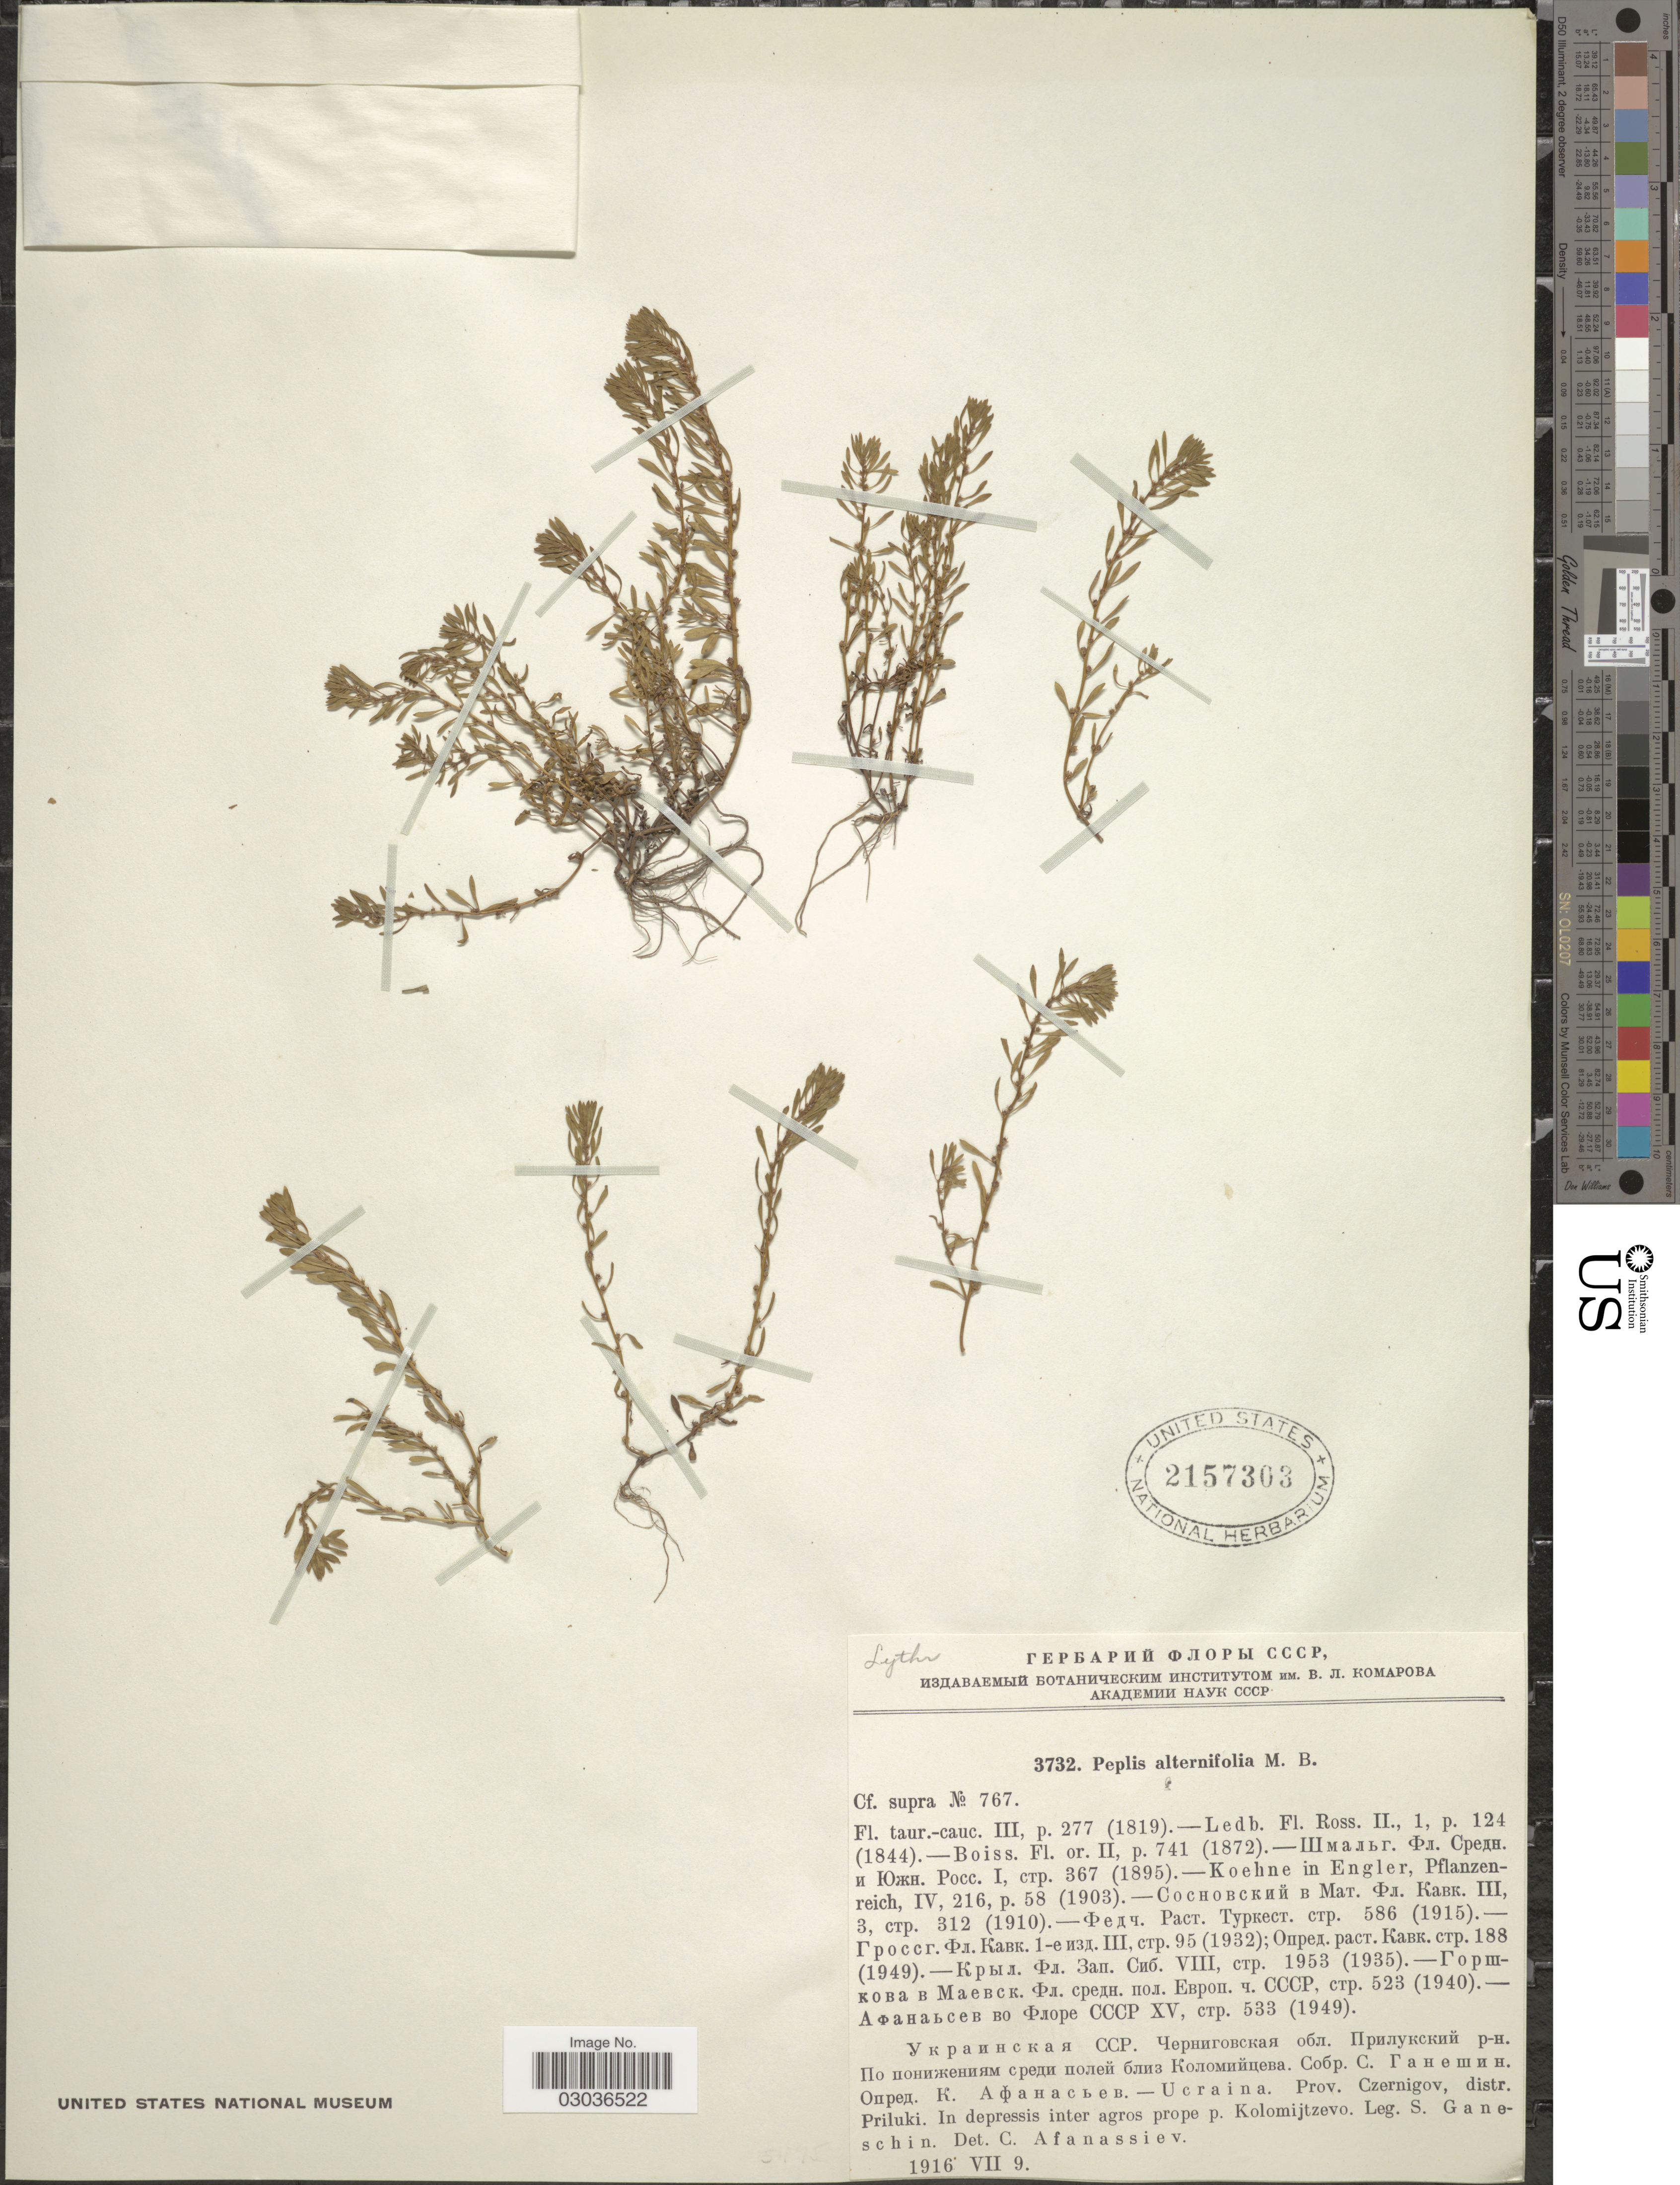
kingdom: Plantae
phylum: Tracheophyta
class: Magnoliopsida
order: Myrtales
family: Lythraceae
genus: Lythrum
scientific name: Lythrum volgense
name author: D.A. Webb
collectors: S. Ganeschin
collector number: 3732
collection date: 1916-07-09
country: Ukraine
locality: Ucraina. prov. Czernigov, distr. Priluki. In depressis inter agros prope p. Kolomijtzevo.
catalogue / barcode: US 2157303